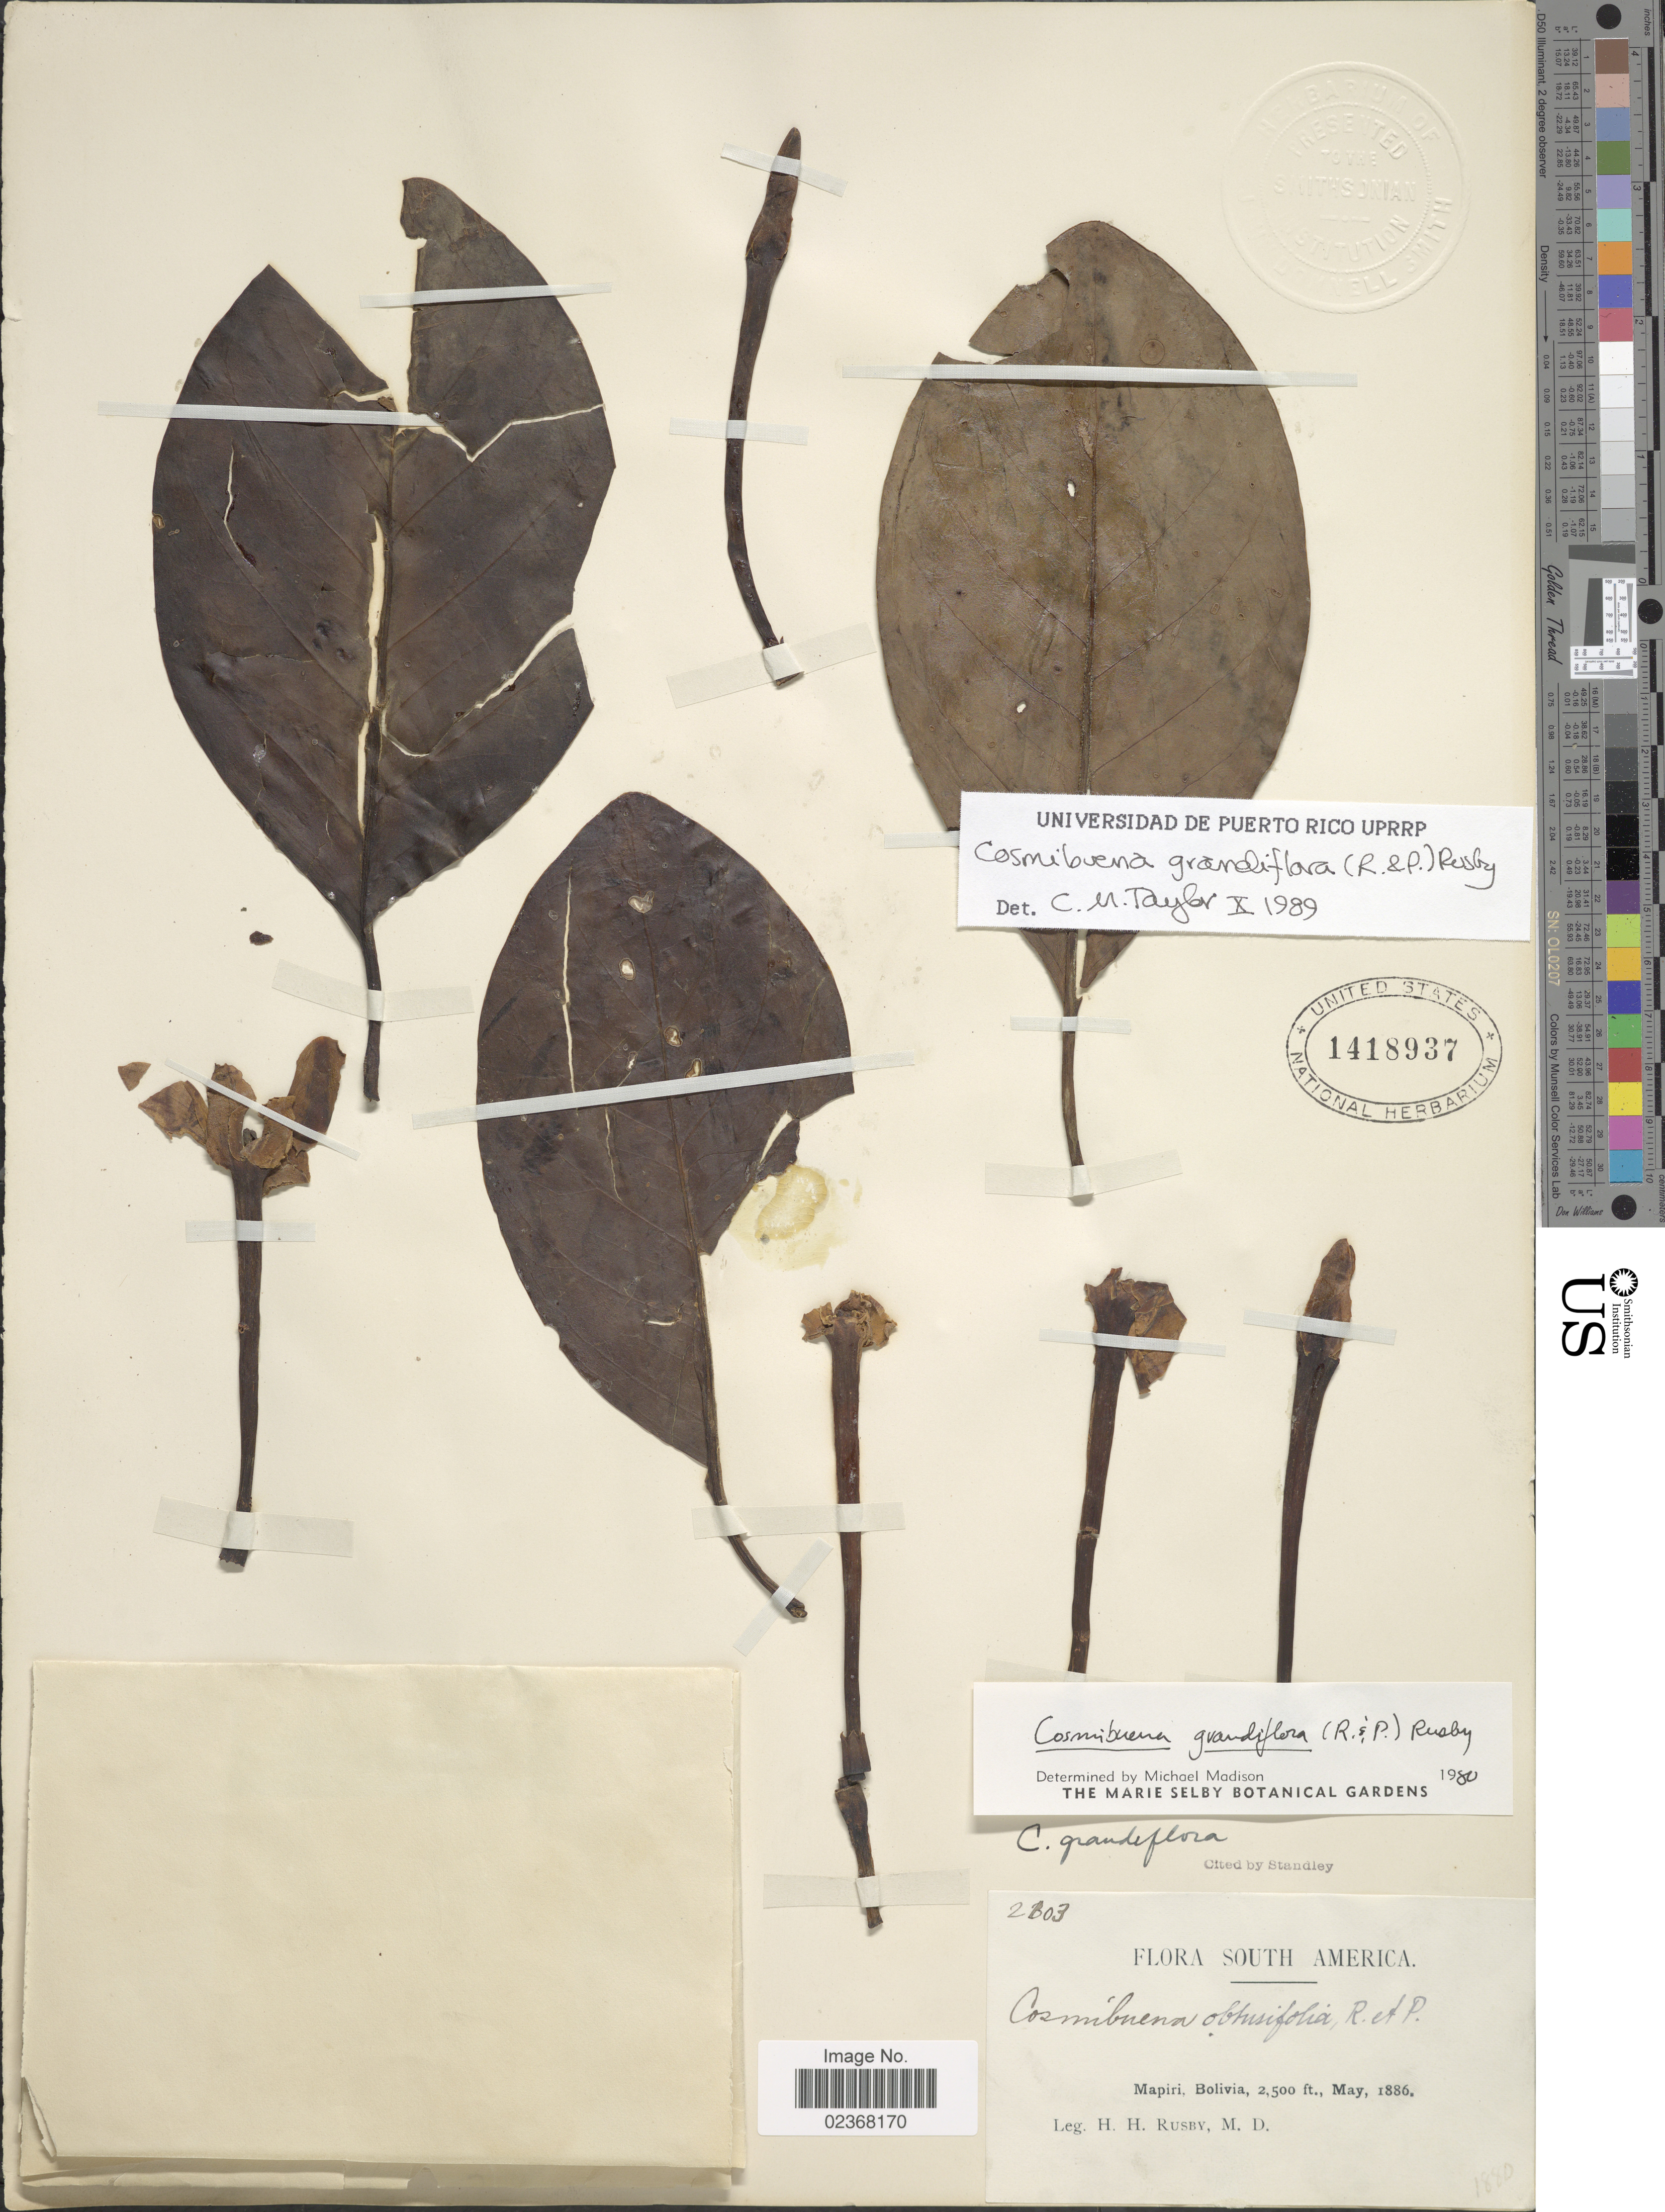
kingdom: Plantae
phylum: Tracheophyta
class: Magnoliopsida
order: Gentianales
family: Rubiaceae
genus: Cosmibuena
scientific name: Cosmibuena grandiflora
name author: (Rose & Pav.) Rusby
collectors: H. H. Rusby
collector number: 2103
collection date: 1886-05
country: Bolivia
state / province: La Páz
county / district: Larecaja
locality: Mapiri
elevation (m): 762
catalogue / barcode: US 1418937